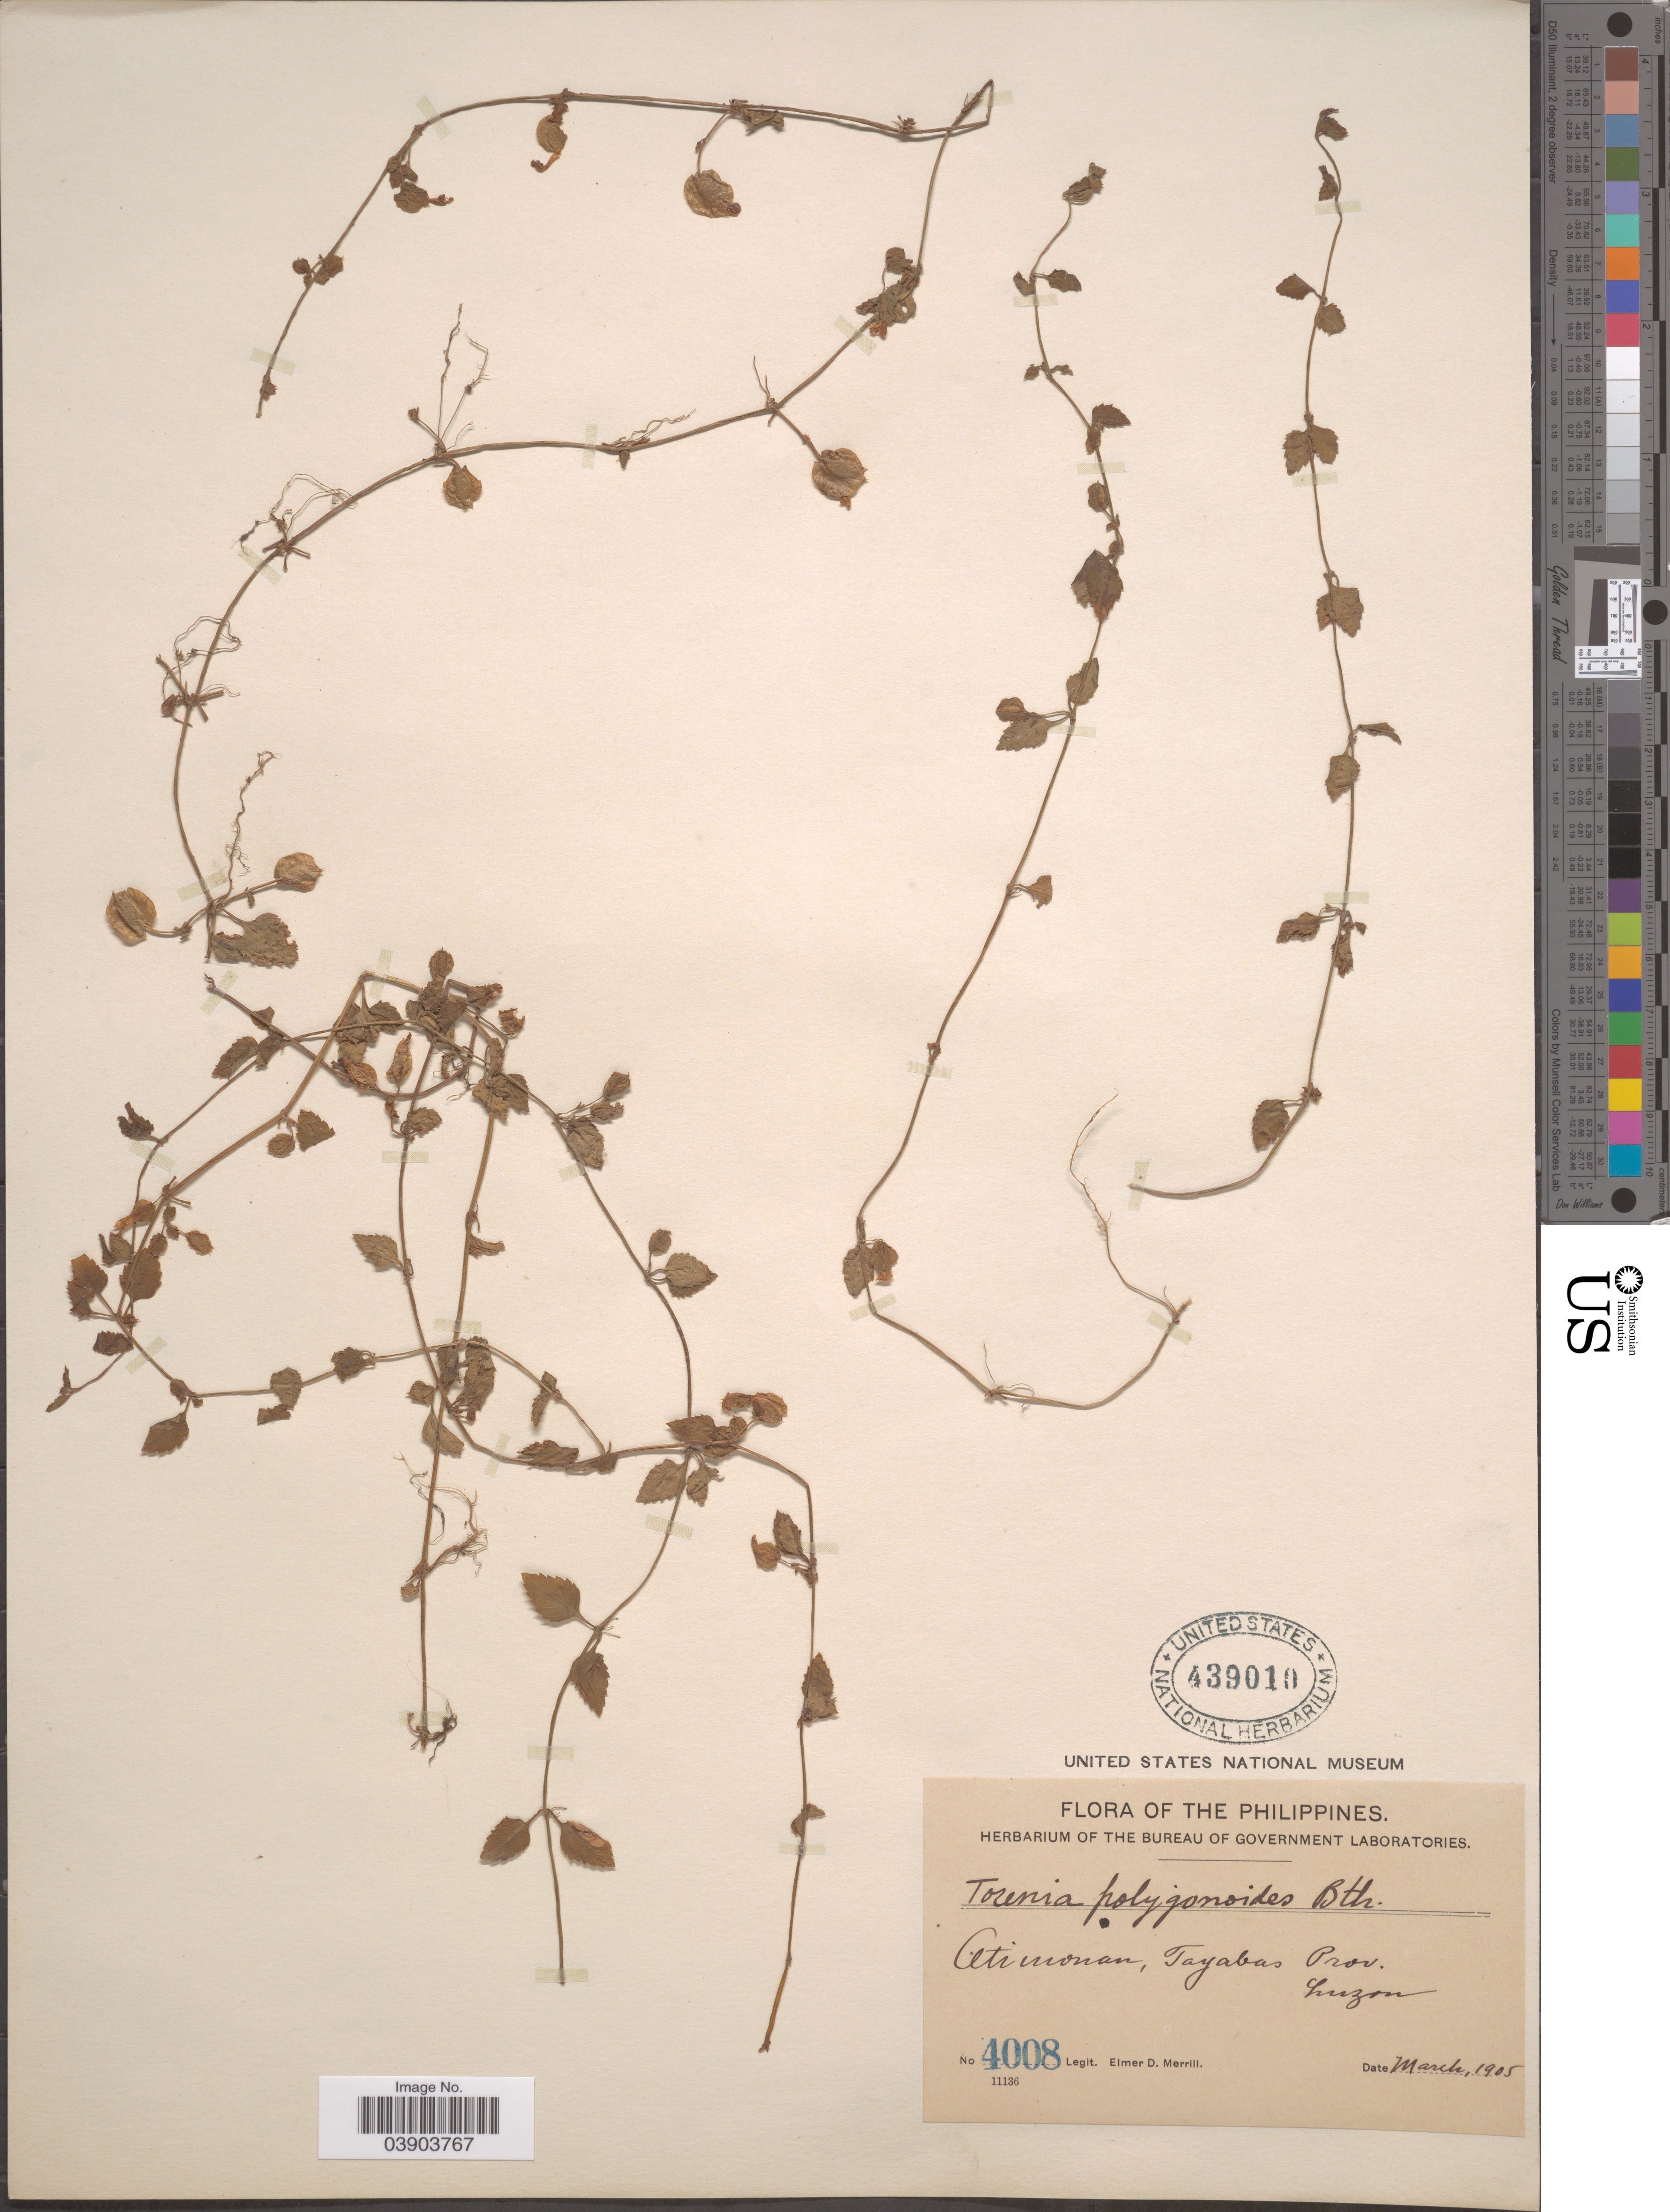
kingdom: Plantae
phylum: Tracheophyta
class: Magnoliopsida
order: Lamiales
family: Linderniaceae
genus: Torenia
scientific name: Torenia polygonoides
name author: Benth.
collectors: E. D. Merrill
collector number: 4008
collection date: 1905-03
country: Philippines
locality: Atimonan, Tayabas Prov. Luzon.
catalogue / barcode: US 439010